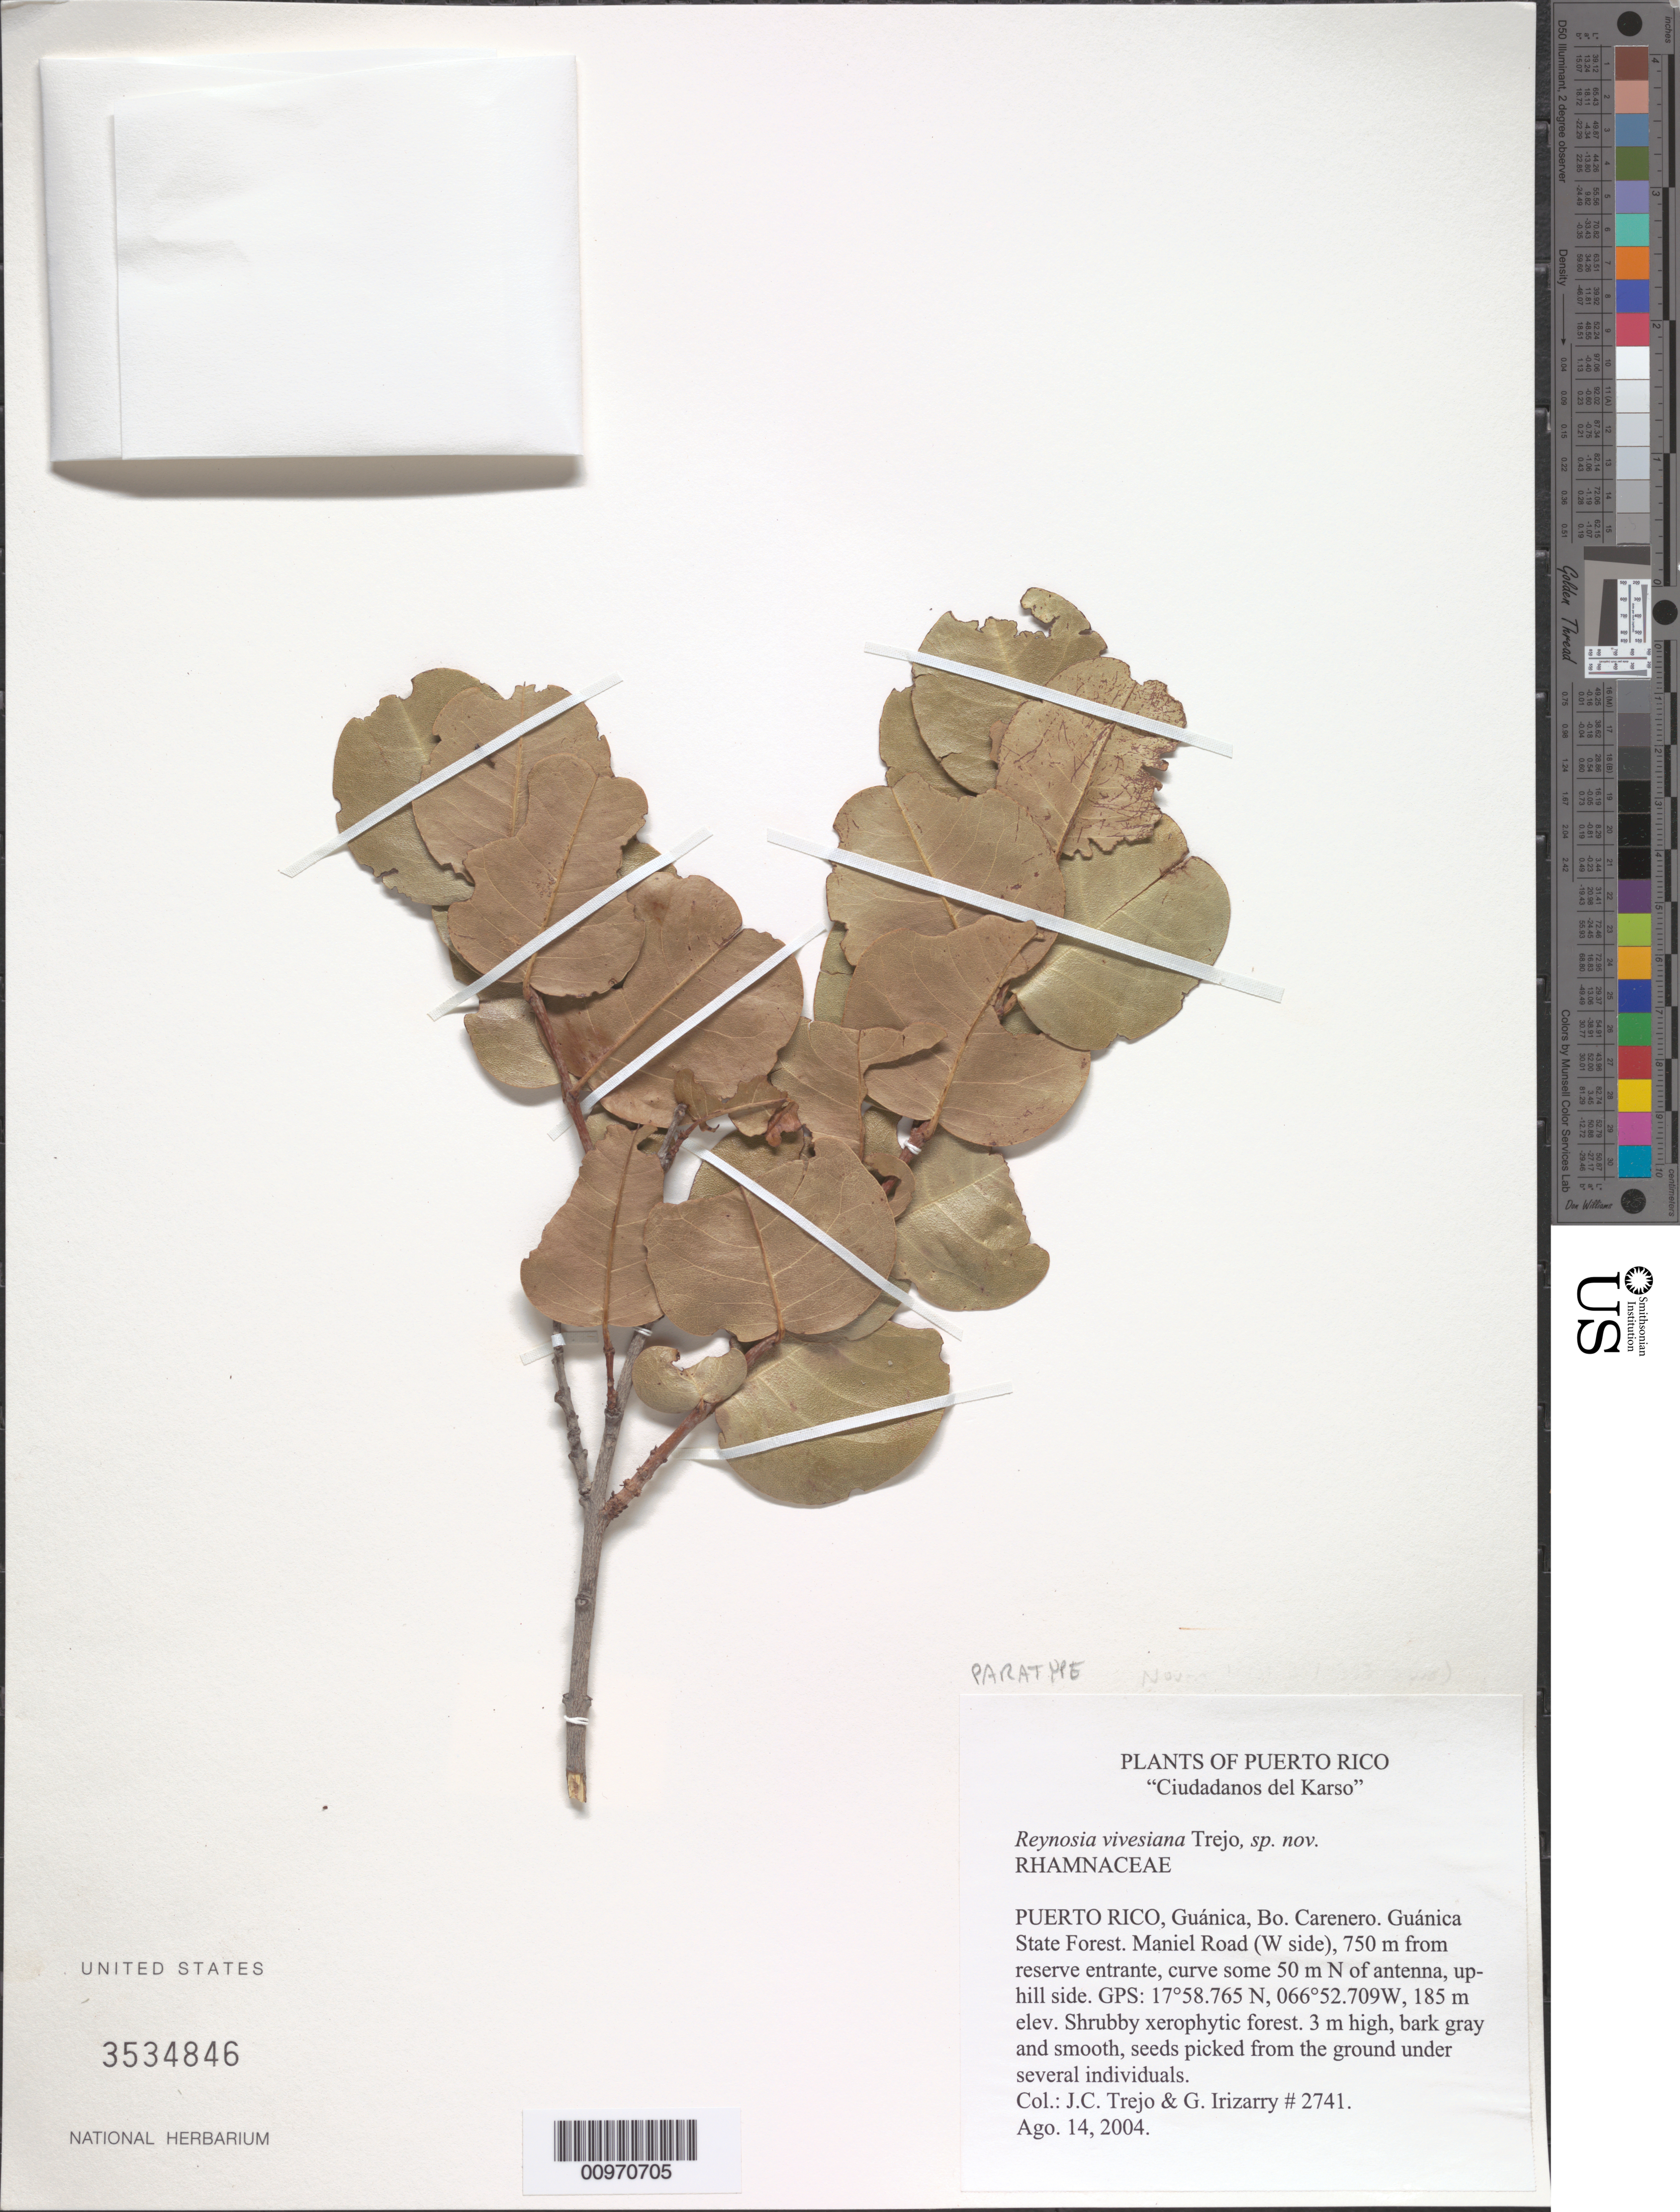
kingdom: Plantae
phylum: Tracheophyta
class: Magnoliopsida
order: Rosales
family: Rhamnaceae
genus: Reynosia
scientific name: Reynosia vivesiana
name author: Trejo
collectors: J. C. Trejo-Torres & G. Irizarry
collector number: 2741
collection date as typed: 14 Aug 2004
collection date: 2004-08-14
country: Puerto Rico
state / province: Guánica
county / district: Bo. Carenero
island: Puerto Rico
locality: Guánica State Forest, Maniel Road (W side), 750 m from reserve entrance, curve some 50 m N of antenna, uphill side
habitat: Shrubby xerophytic forest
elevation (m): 185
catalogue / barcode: US 3534846